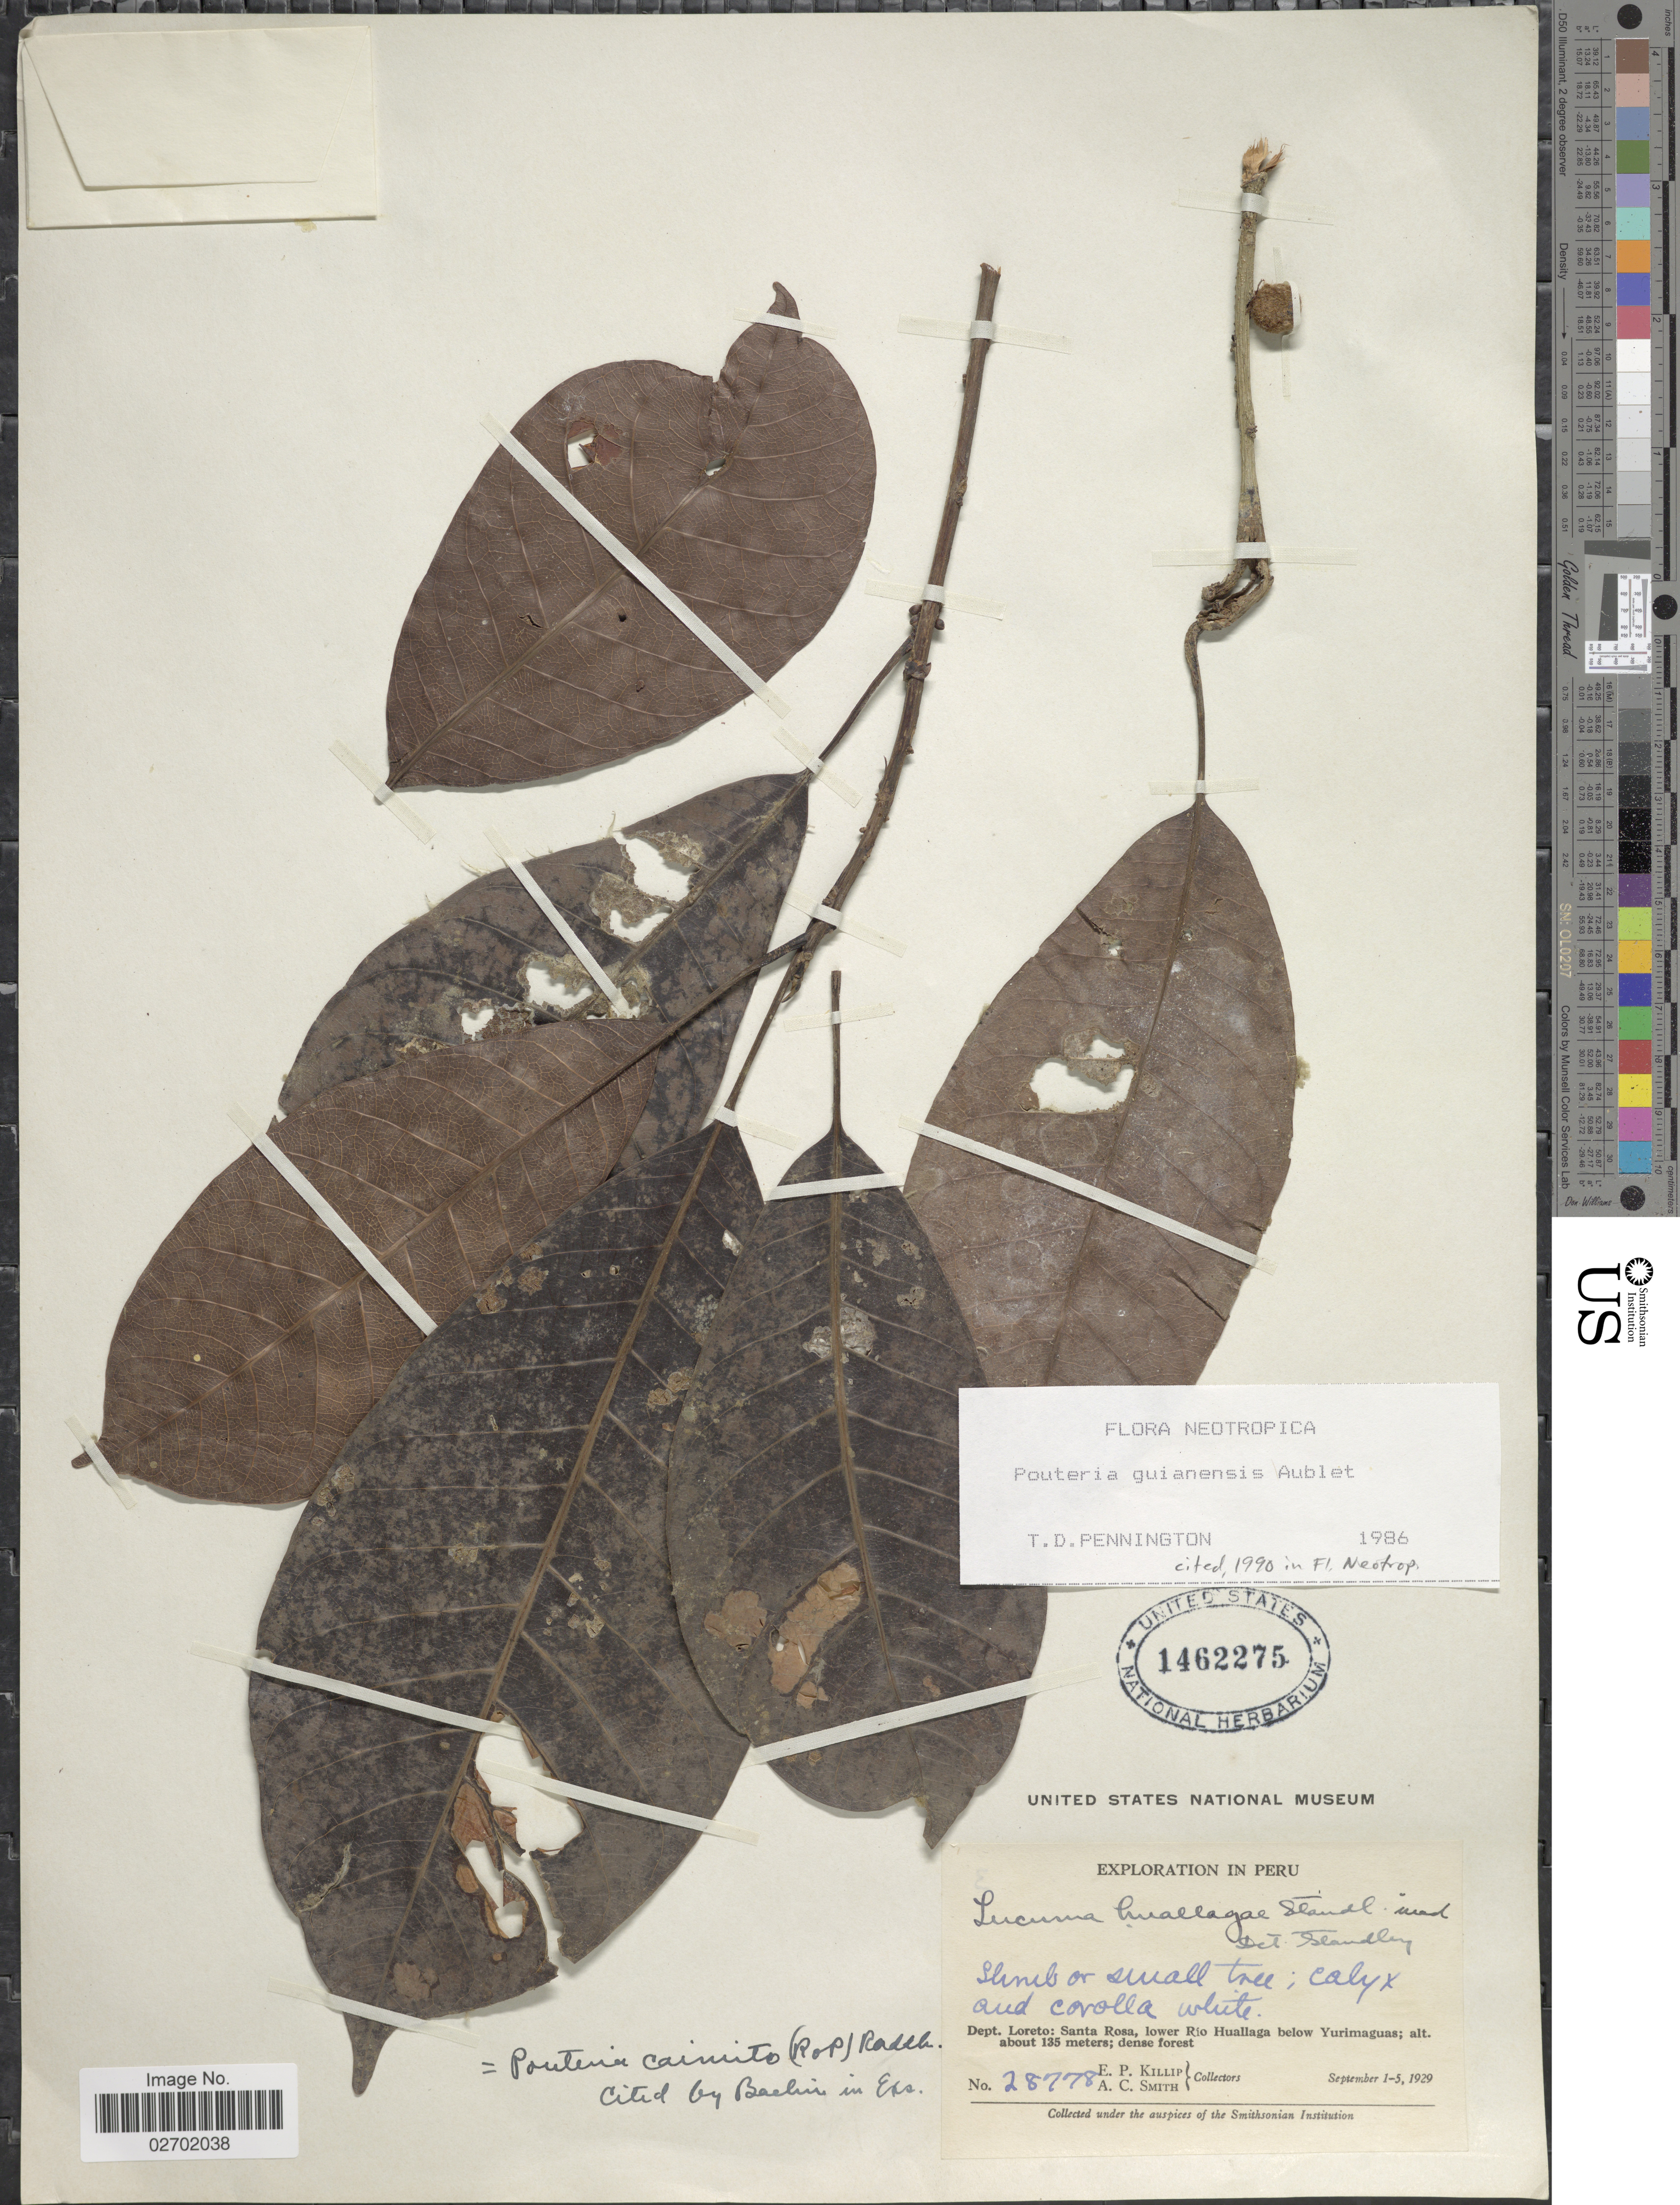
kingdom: Plantae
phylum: Tracheophyta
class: Magnoliopsida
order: Ericales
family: Sapotaceae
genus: Pouteria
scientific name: Pouteria guianensis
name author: Aubl.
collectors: E. P. Killip & A. C. Smith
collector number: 28778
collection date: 1929-09-01/1929-09-05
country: Peru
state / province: Loreto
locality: Dept Loreto: Santa Rosa, lower Rio Hualaga below Yurimaguas; dense forest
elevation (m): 135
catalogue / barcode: US 1462275